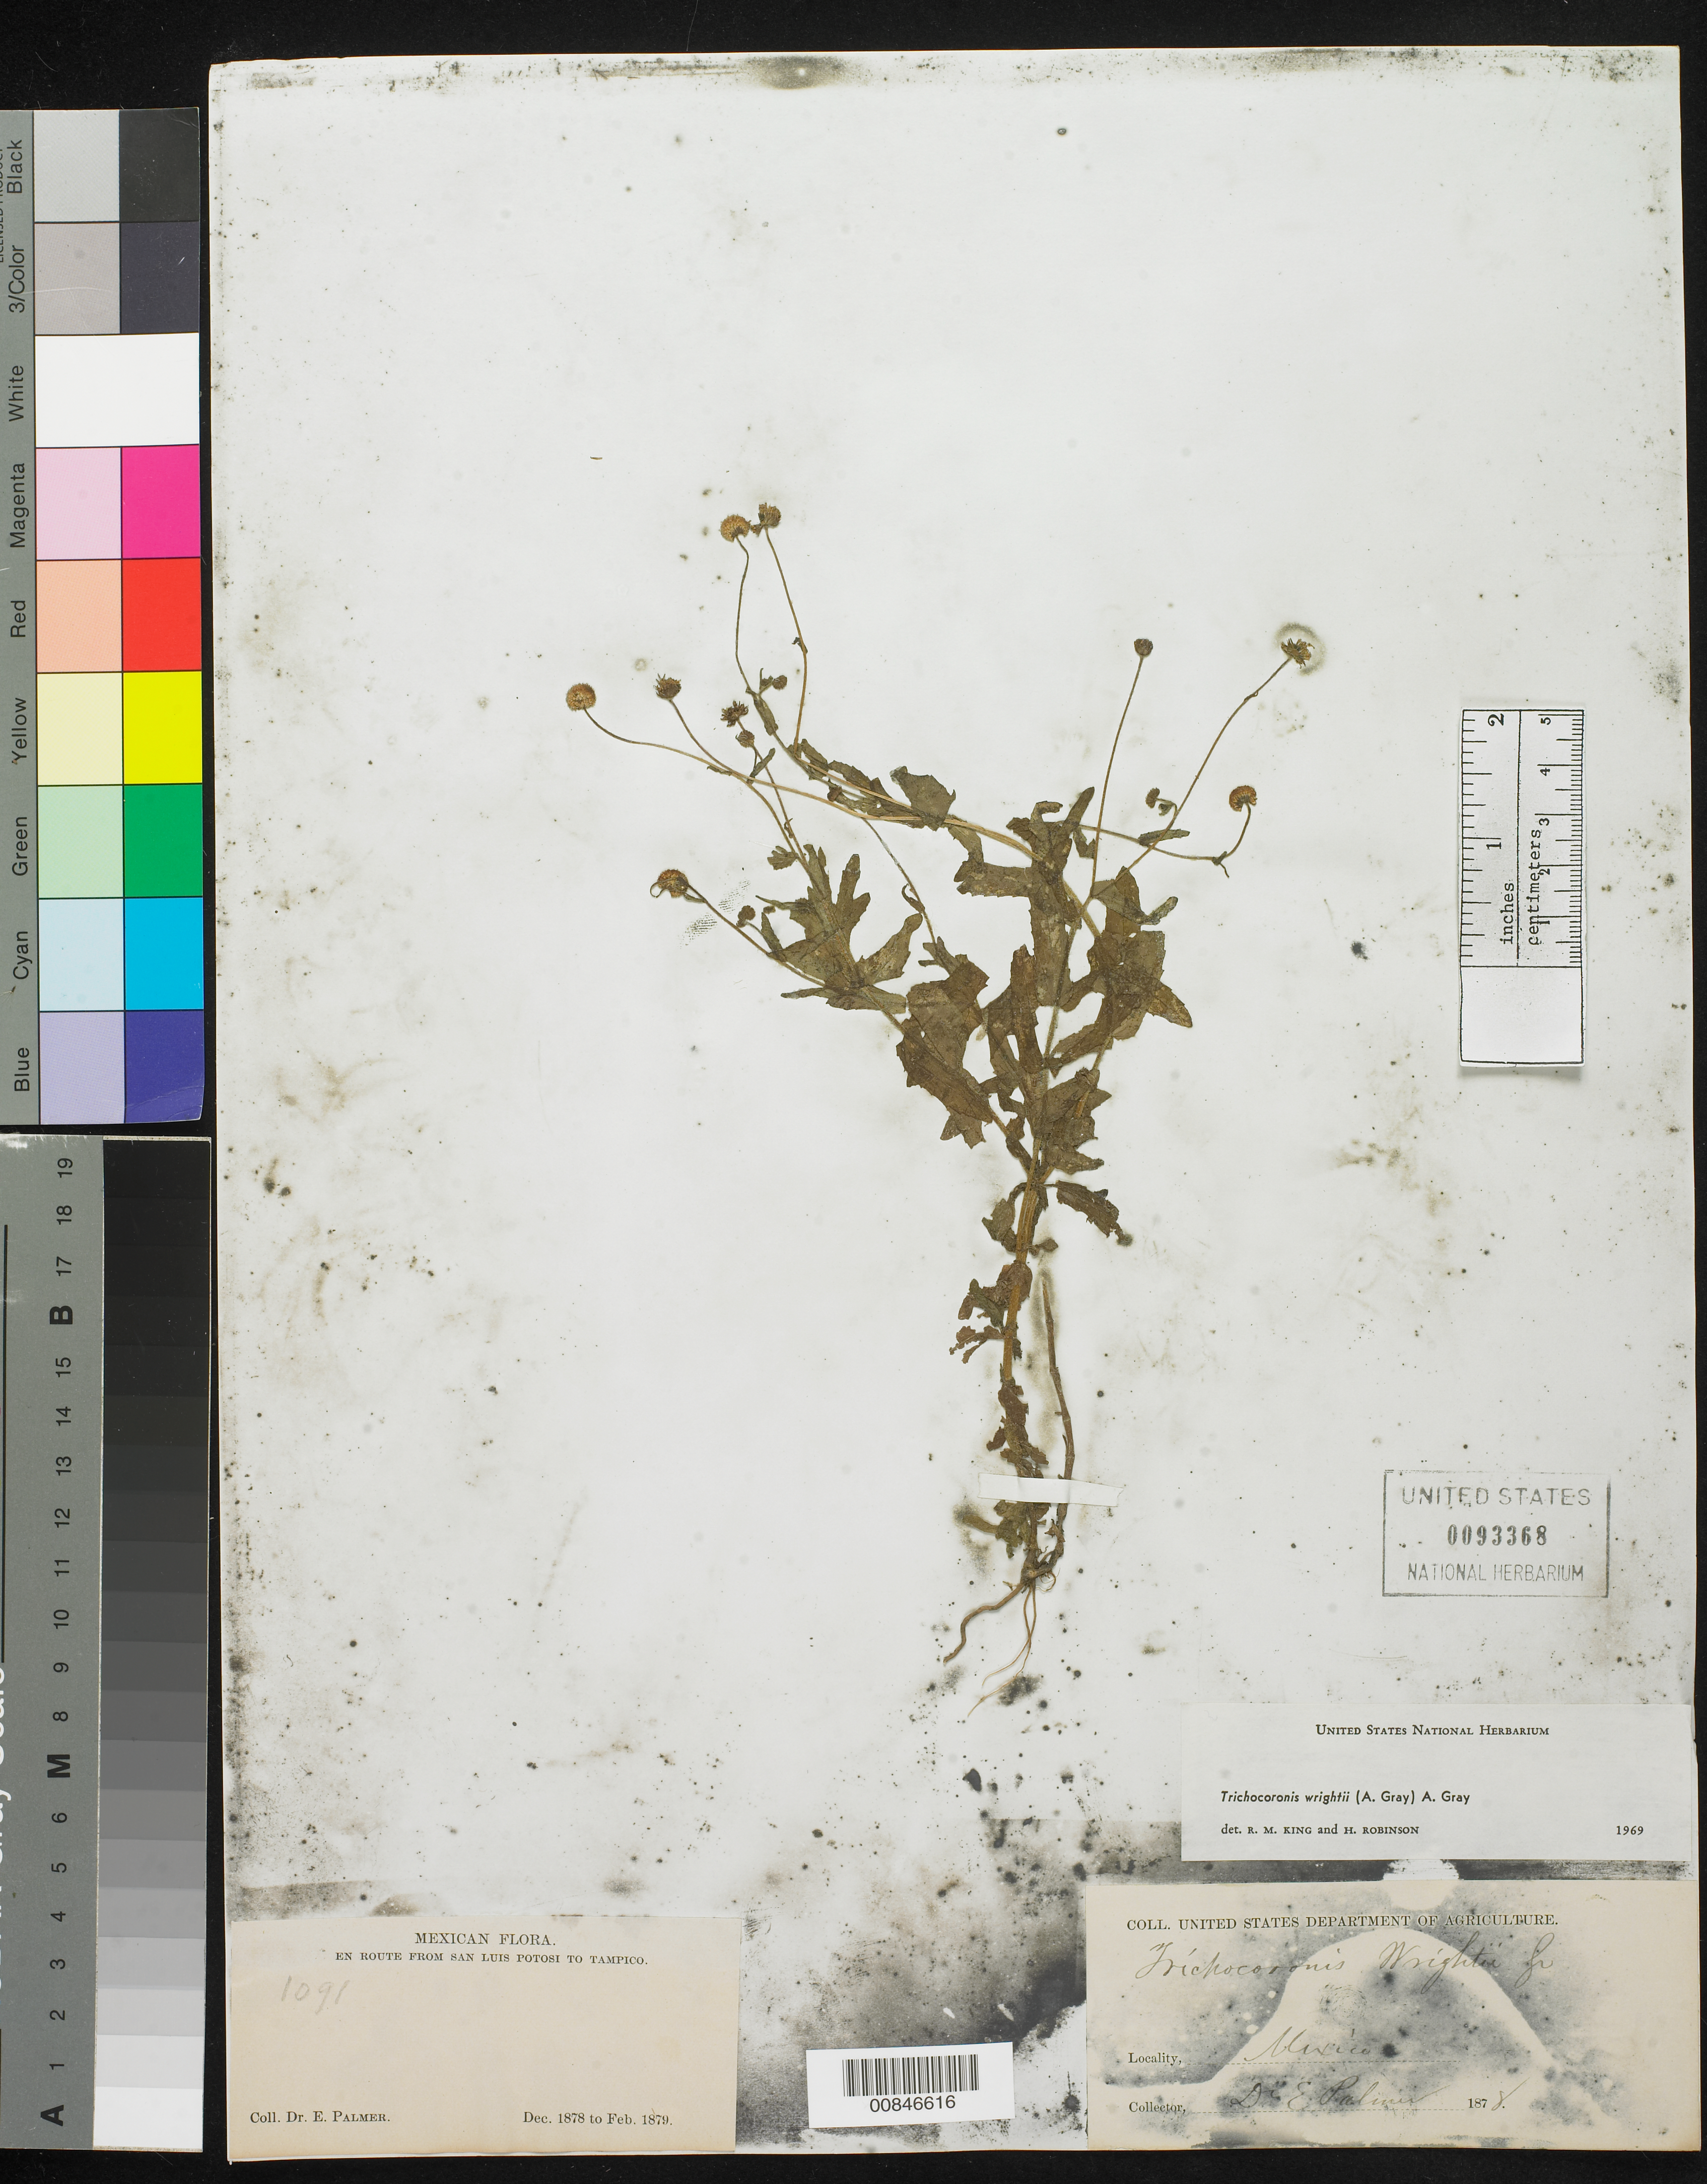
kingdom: Plantae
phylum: Tracheophyta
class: Magnoliopsida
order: Asterales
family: Asteraceae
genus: Trichocoronis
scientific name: Trichocoronis wrightii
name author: (Torr.) A. Gray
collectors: E. Palmer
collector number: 1091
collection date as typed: Dec 1878 to -- Feb 1879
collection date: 1878-12/1879-02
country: Mexico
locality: En route from San Luis Potosí to Tampico, Tamaulipas.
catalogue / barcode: US 93368